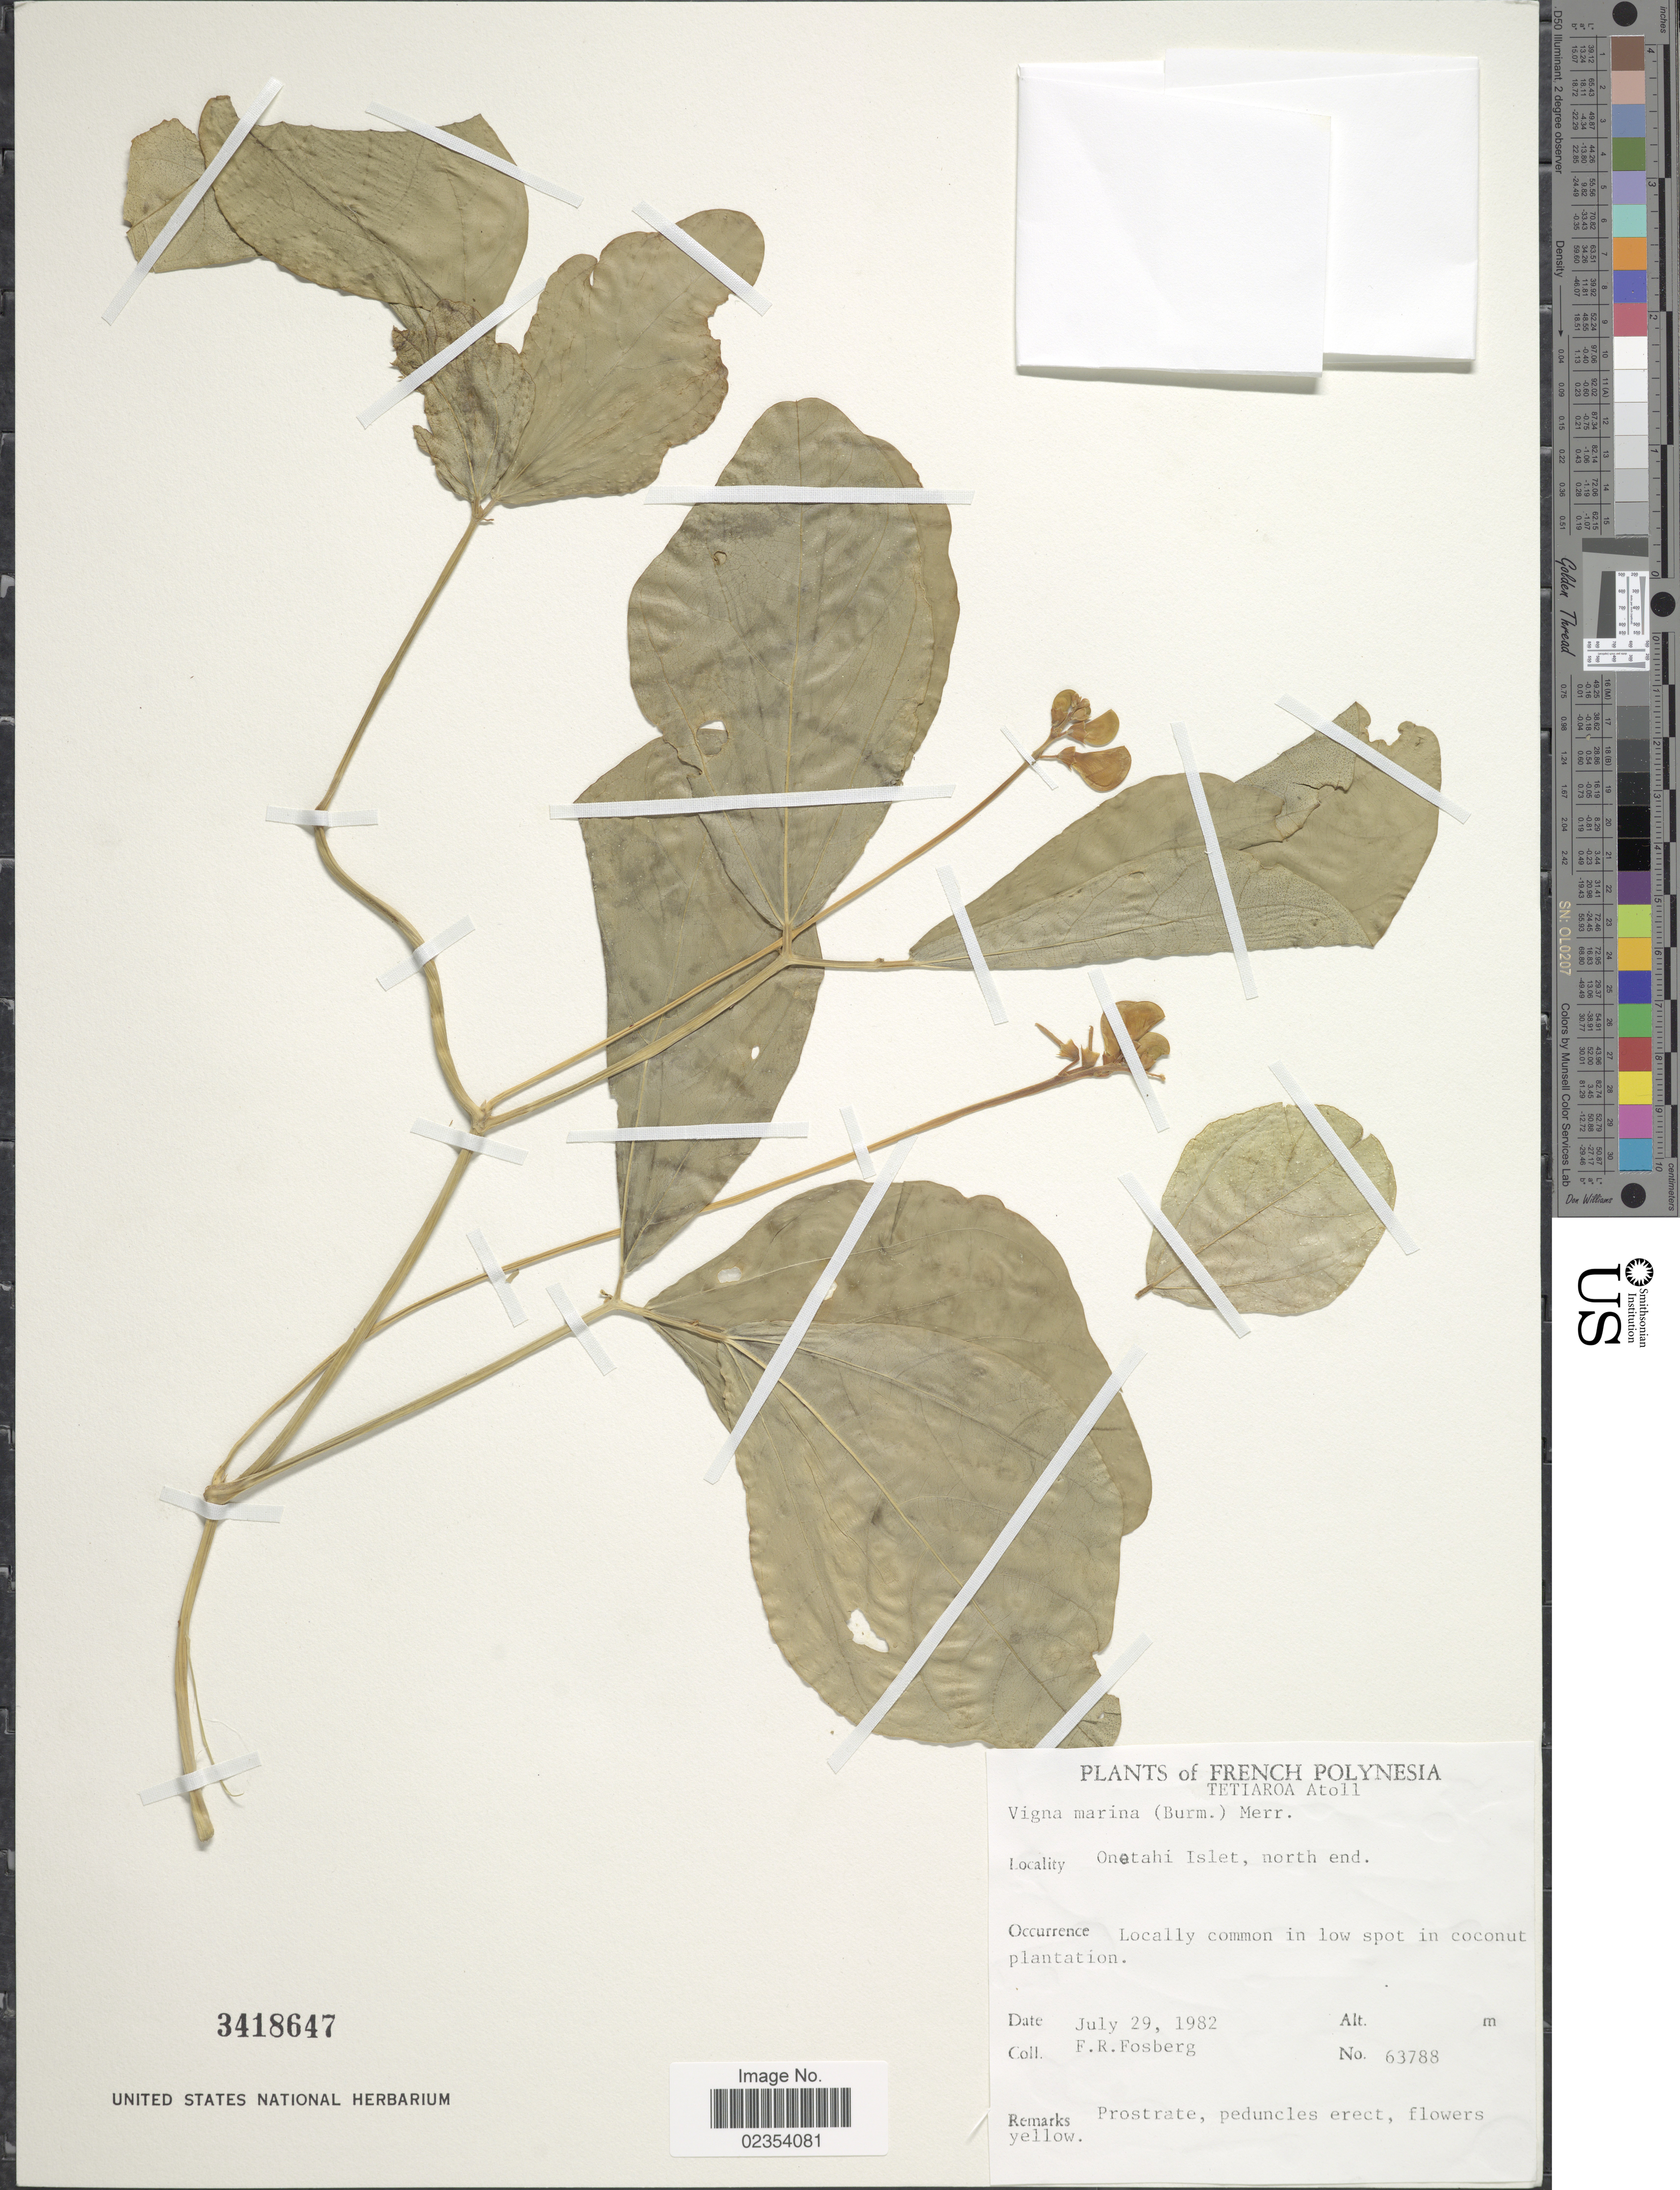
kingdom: Plantae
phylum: Tracheophyta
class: Magnoliopsida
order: Fabales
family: Fabaceae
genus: Vigna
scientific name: Vigna marina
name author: (Burm.) Merr.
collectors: F. R. Fosberg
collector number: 63788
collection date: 1982-07-29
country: French Polynesia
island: Tetiaroa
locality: Tetiaroa Atoll. Onetahi Islet, north end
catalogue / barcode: US 3418647